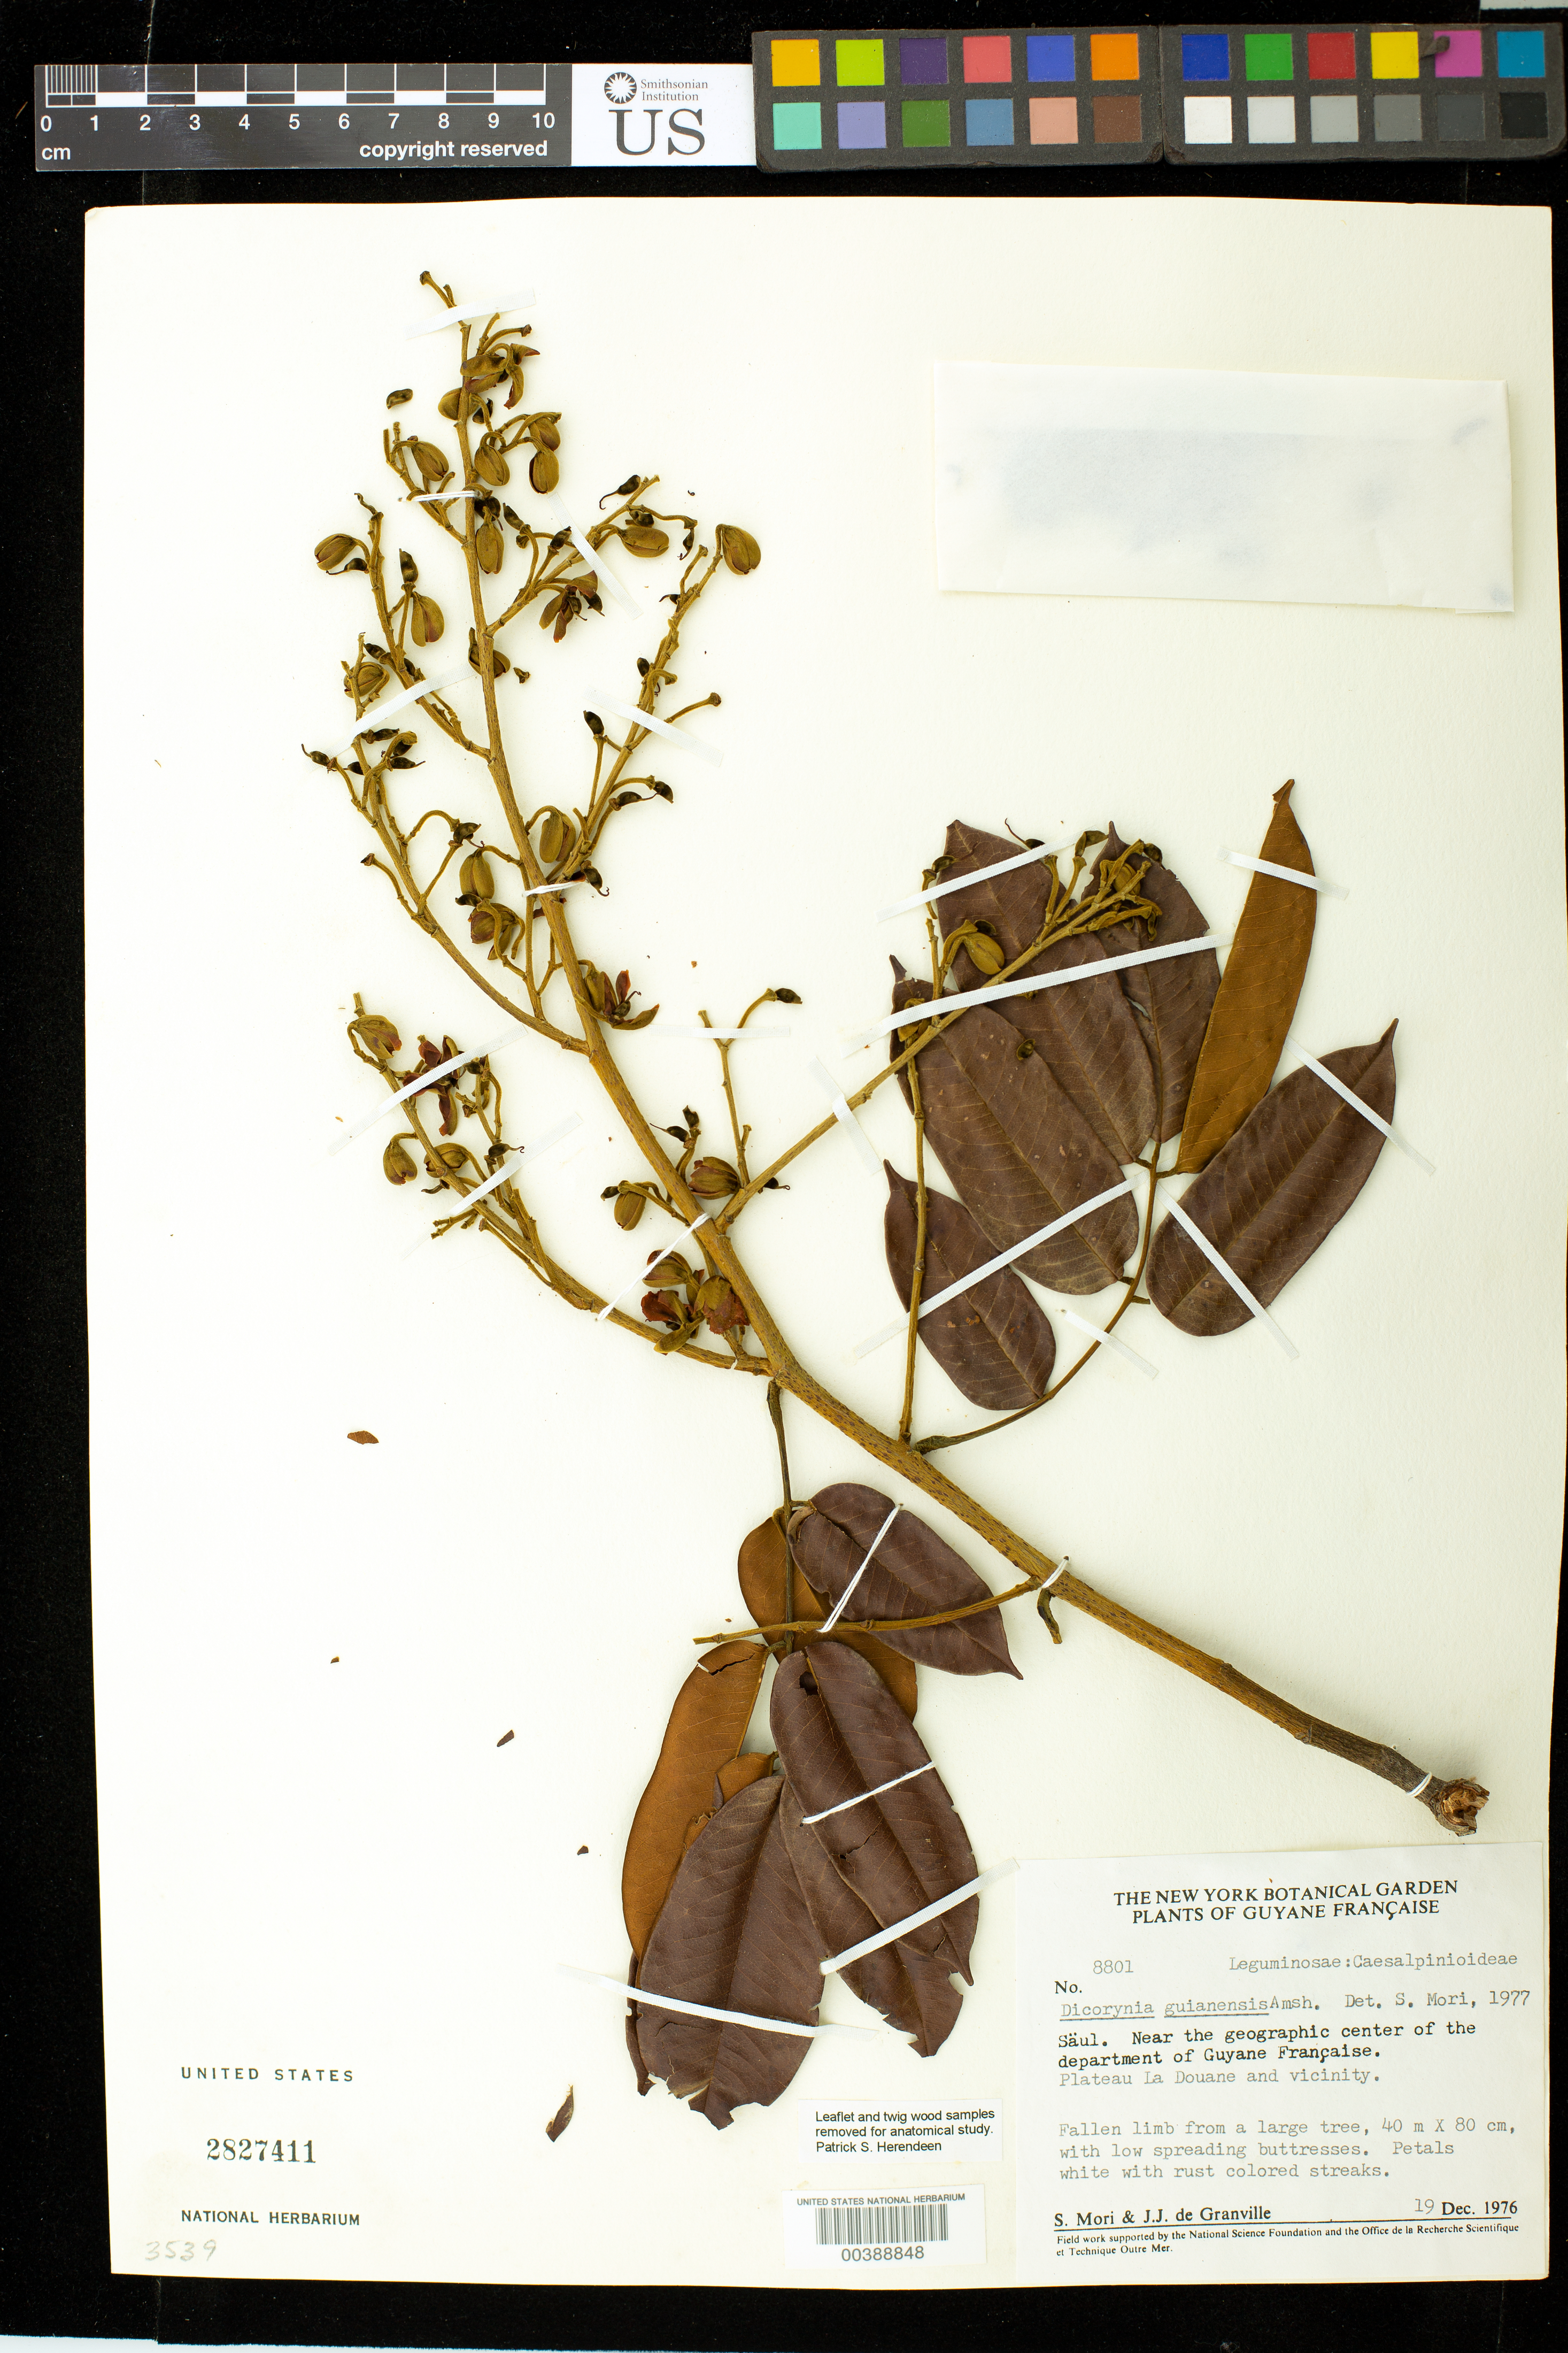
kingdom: Plantae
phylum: Tracheophyta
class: Magnoliopsida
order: Fabales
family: Fabaceae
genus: Dicorynia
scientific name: Dicorynia guianensis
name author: Amshoff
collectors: S. Mori & J.-J. de Granville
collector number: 8801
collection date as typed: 19 Dec 1976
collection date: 1976-12-19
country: French Guiana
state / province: Saint-Laurent-du-Maroni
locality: Saul; near the geographic center of the department of guyane francaise; plateau la douane and vicinity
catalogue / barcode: US 2827411